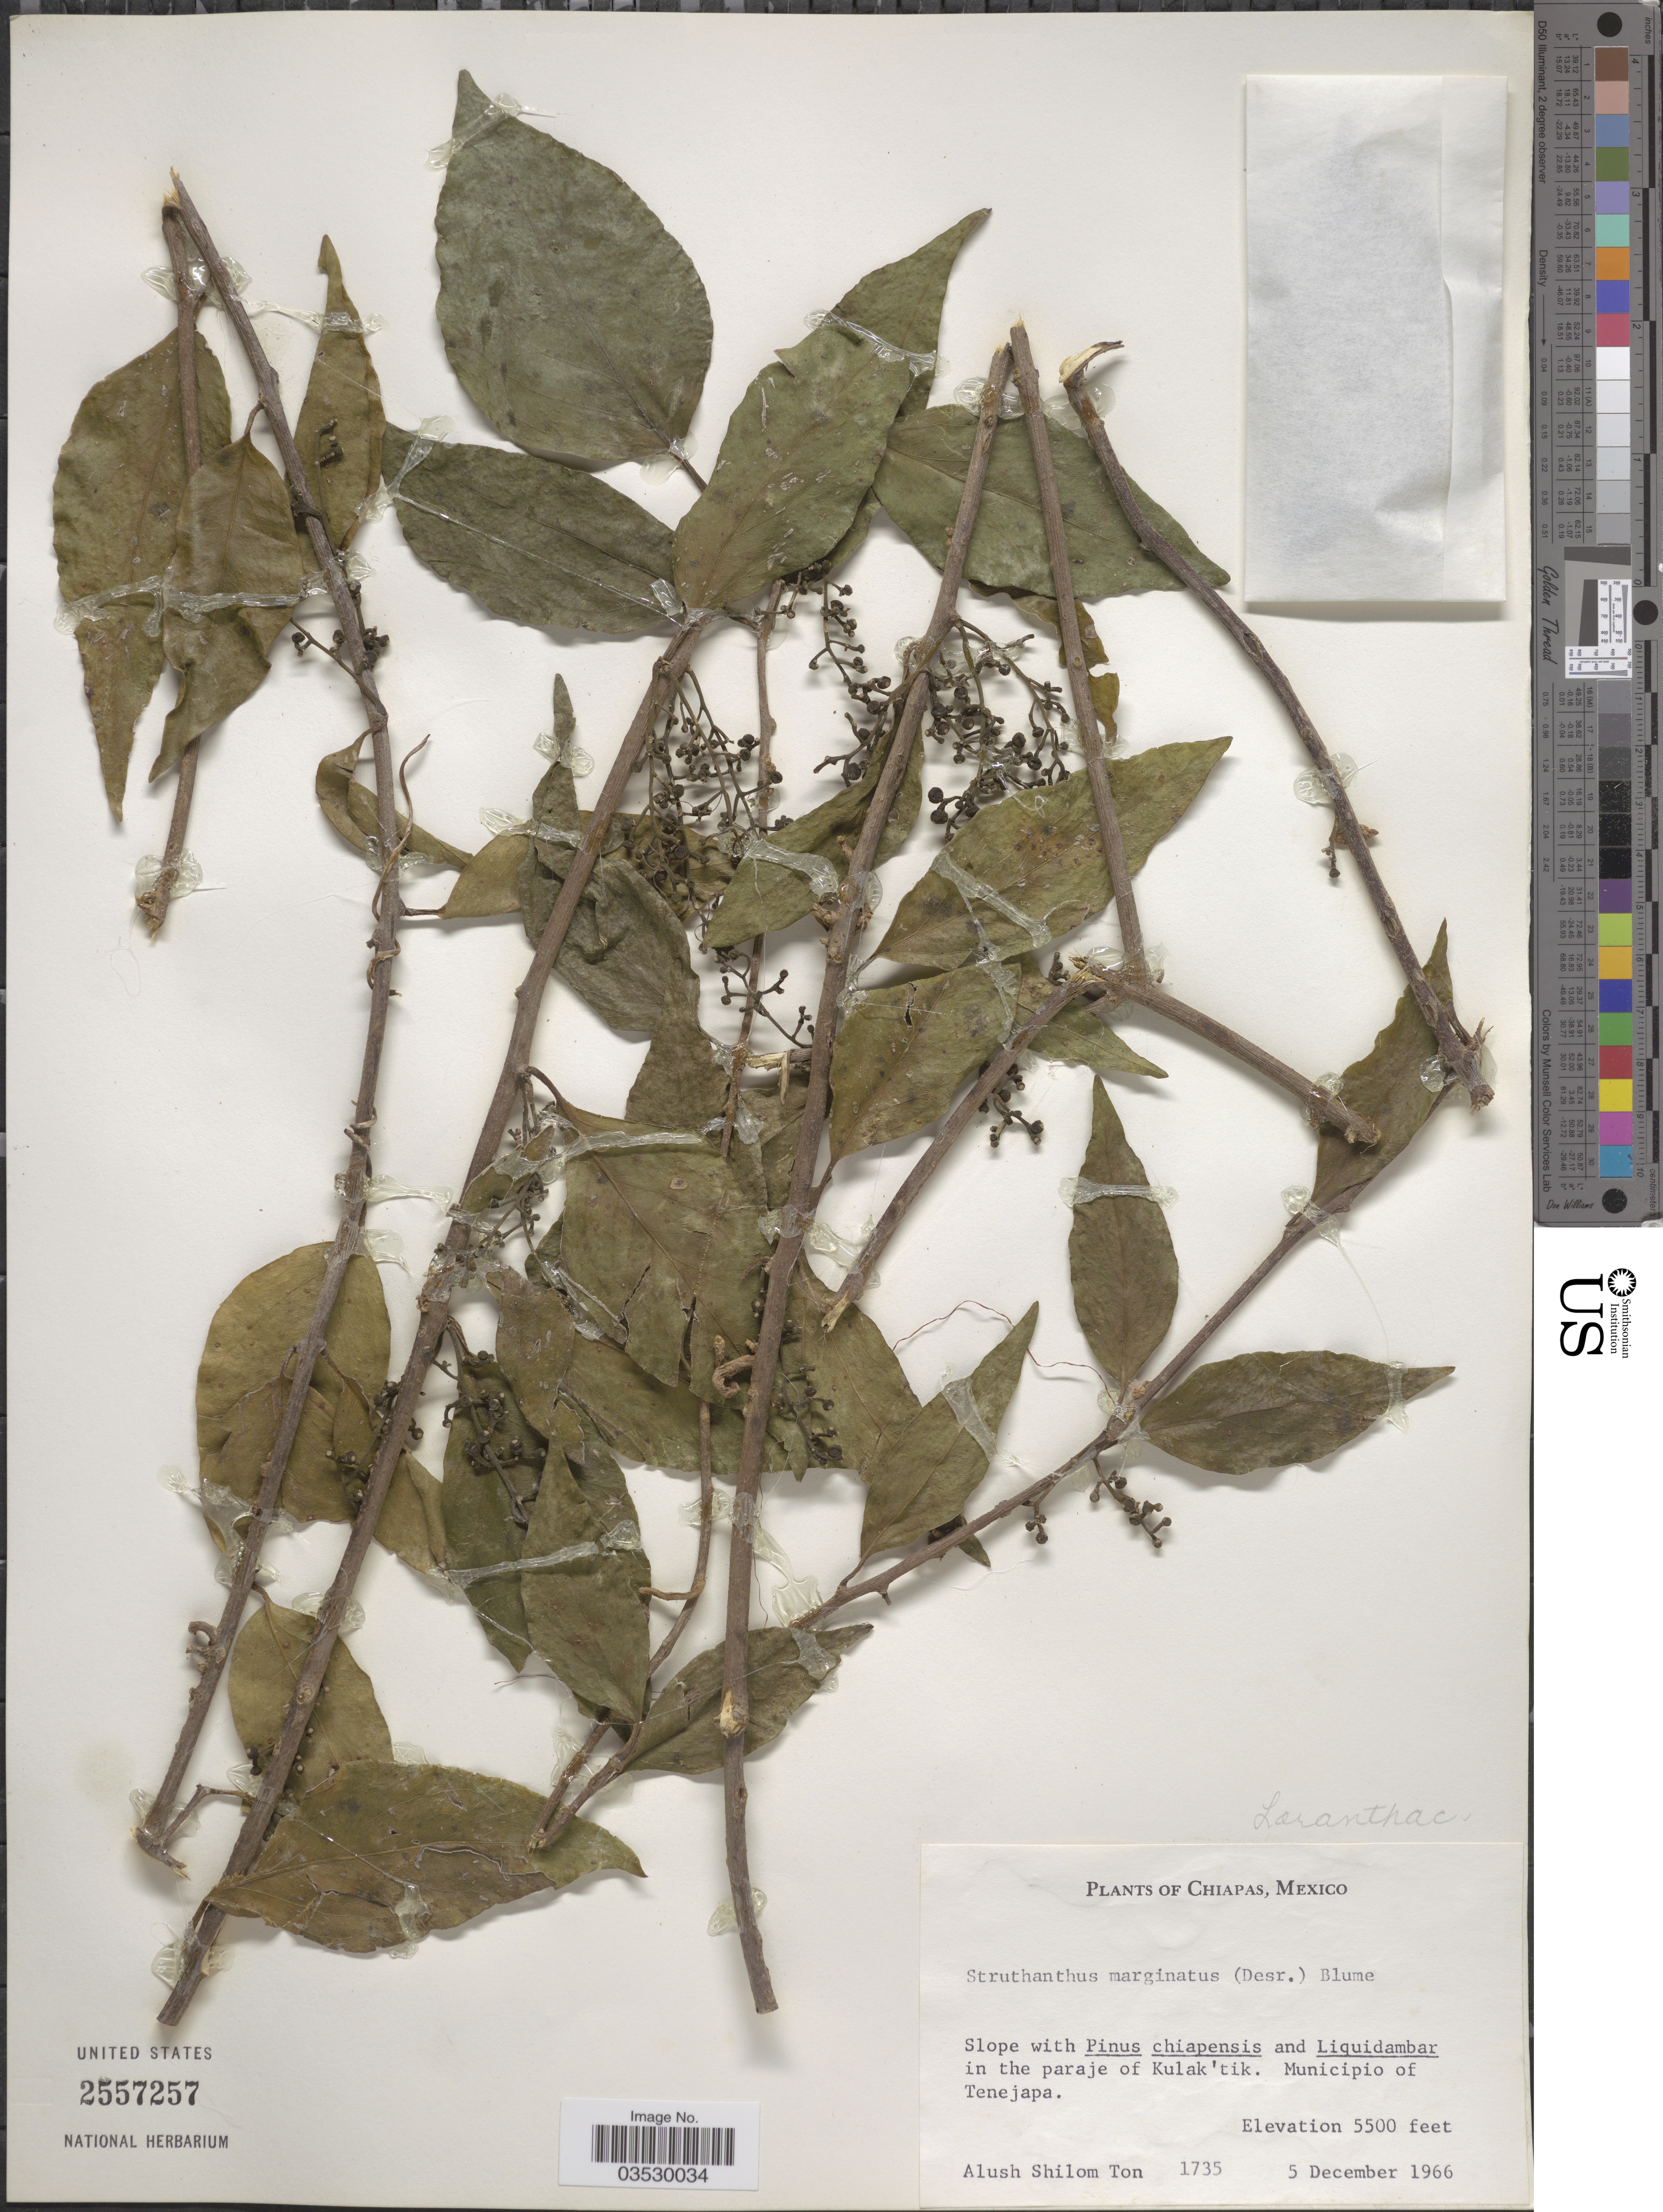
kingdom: Plantae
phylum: Tracheophyta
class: Magnoliopsida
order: Santalales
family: Loranthaceae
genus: Struthanthus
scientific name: Struthanthus marginatus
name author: (Desr.) Blume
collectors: A. M. Ton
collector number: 1735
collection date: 1966-12-05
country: Mexico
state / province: Chiapas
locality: In the paraje of Kulak'tik. Municipio of Tenejapa.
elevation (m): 1676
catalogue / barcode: US 2557257